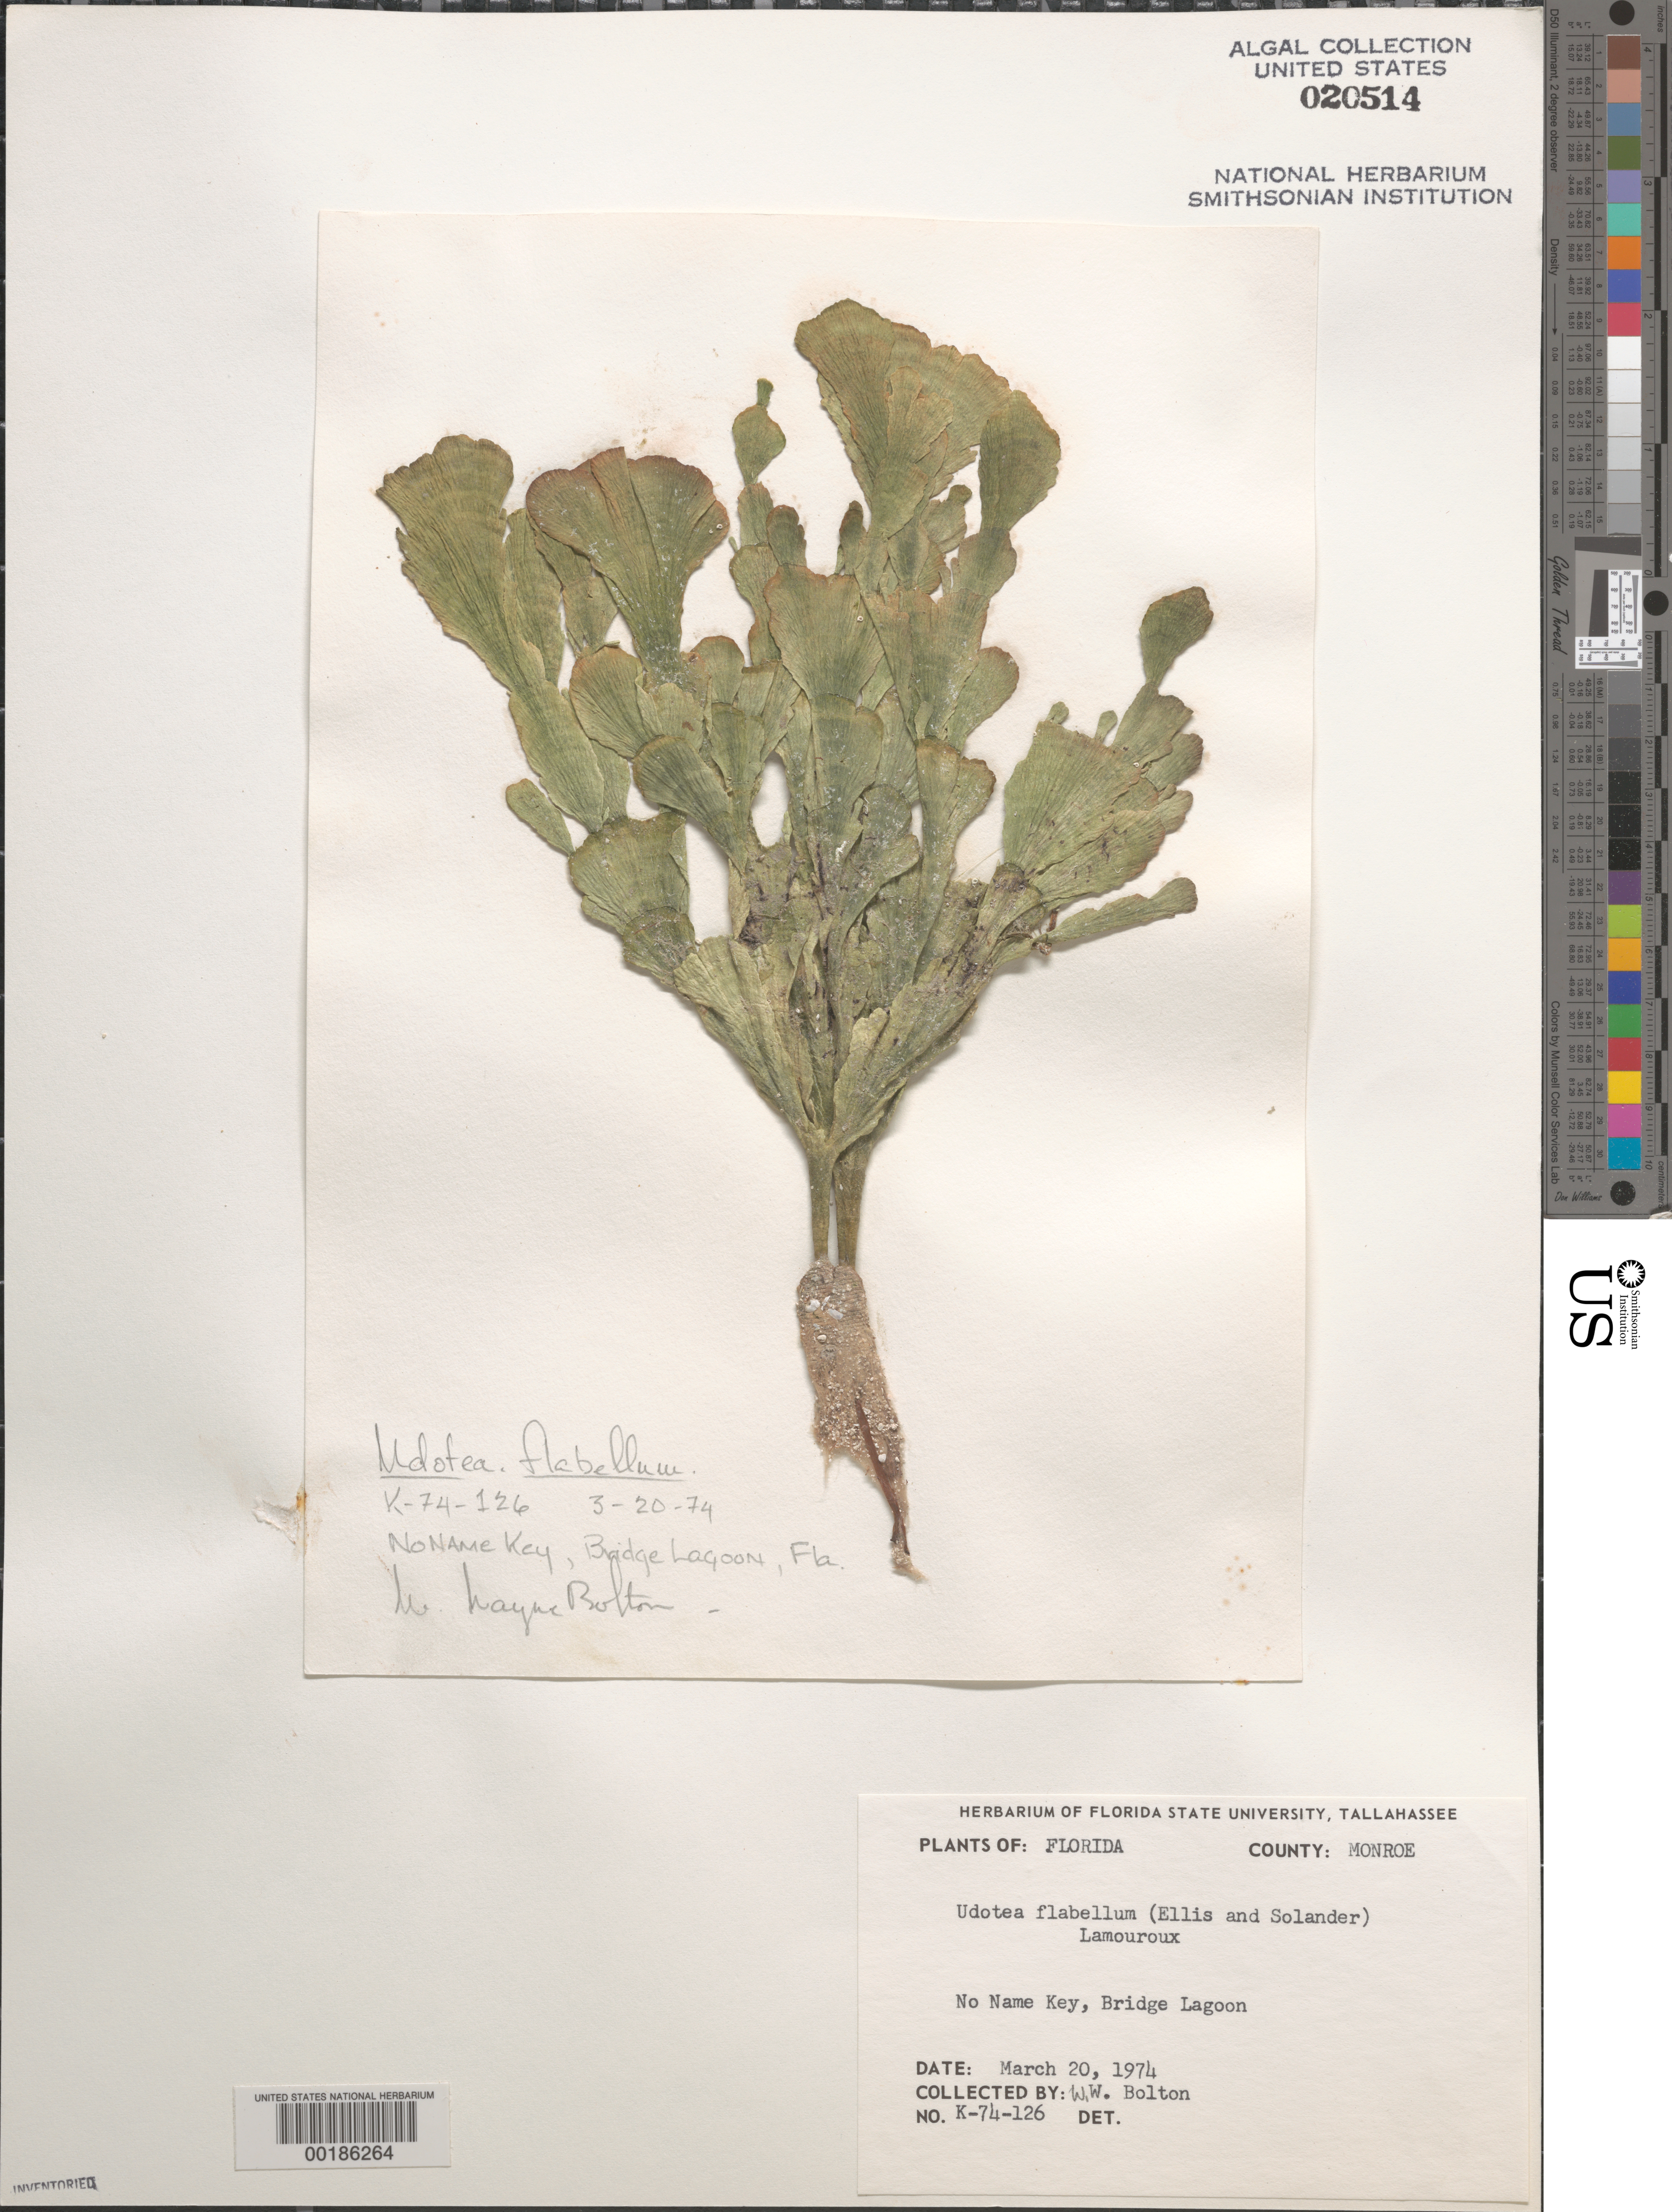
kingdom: Plantae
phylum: Chlorophyta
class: Ulvophyceae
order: Bryopsidales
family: Udoteaceae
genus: Udotea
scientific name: Udotea flabellum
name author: (J. Ellis & Sol.) M. Howe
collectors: W. Bolton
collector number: K-74-126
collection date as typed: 20 Mar 1974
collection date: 1974-03-20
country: United States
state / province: Florida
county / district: Monroe County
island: No Name Key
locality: Boogie Bridge lagoon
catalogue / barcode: US 20514